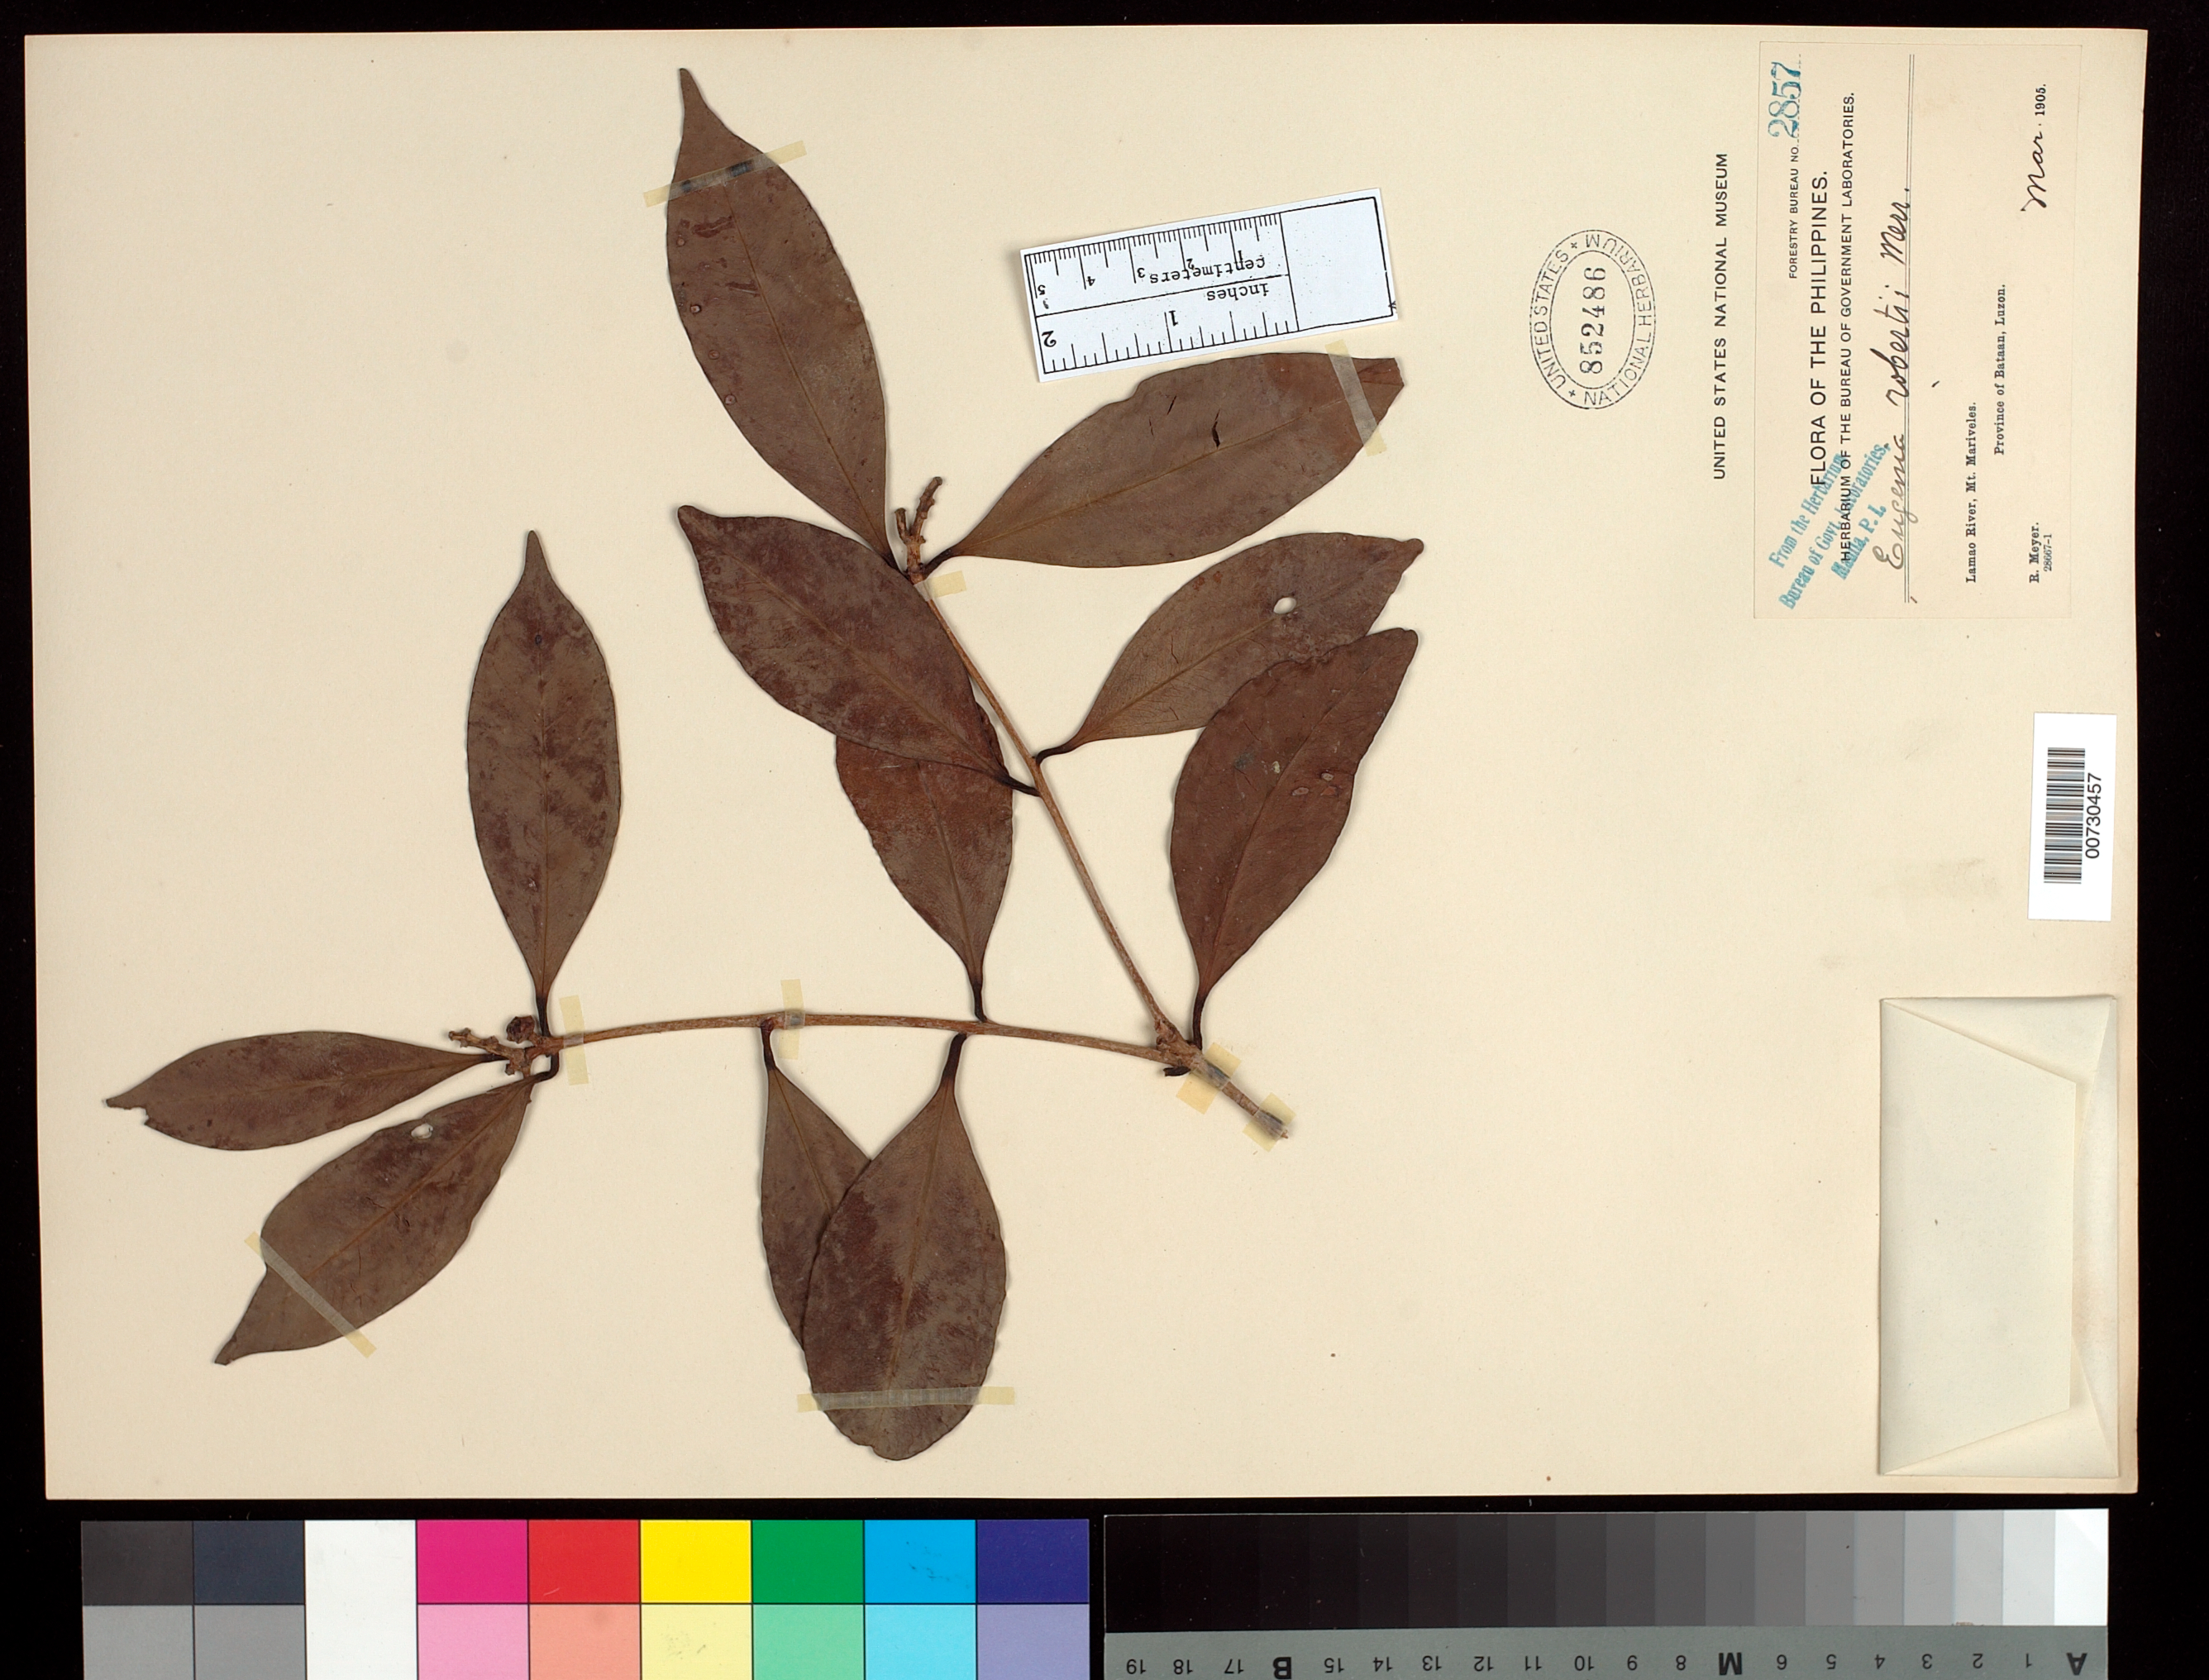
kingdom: Plantae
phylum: Tracheophyta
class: Magnoliopsida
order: Myrtales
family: Myrtaceae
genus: Syzygium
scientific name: Syzygium robertii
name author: (Merr.) Merr.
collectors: R. Meyer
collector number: For. Bur. 2857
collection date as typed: Mar 1905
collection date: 1905-03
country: Philippines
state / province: Central Luzon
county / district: Bataan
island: Luzon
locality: Lamao River, Mt Mariveles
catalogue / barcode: US 852486